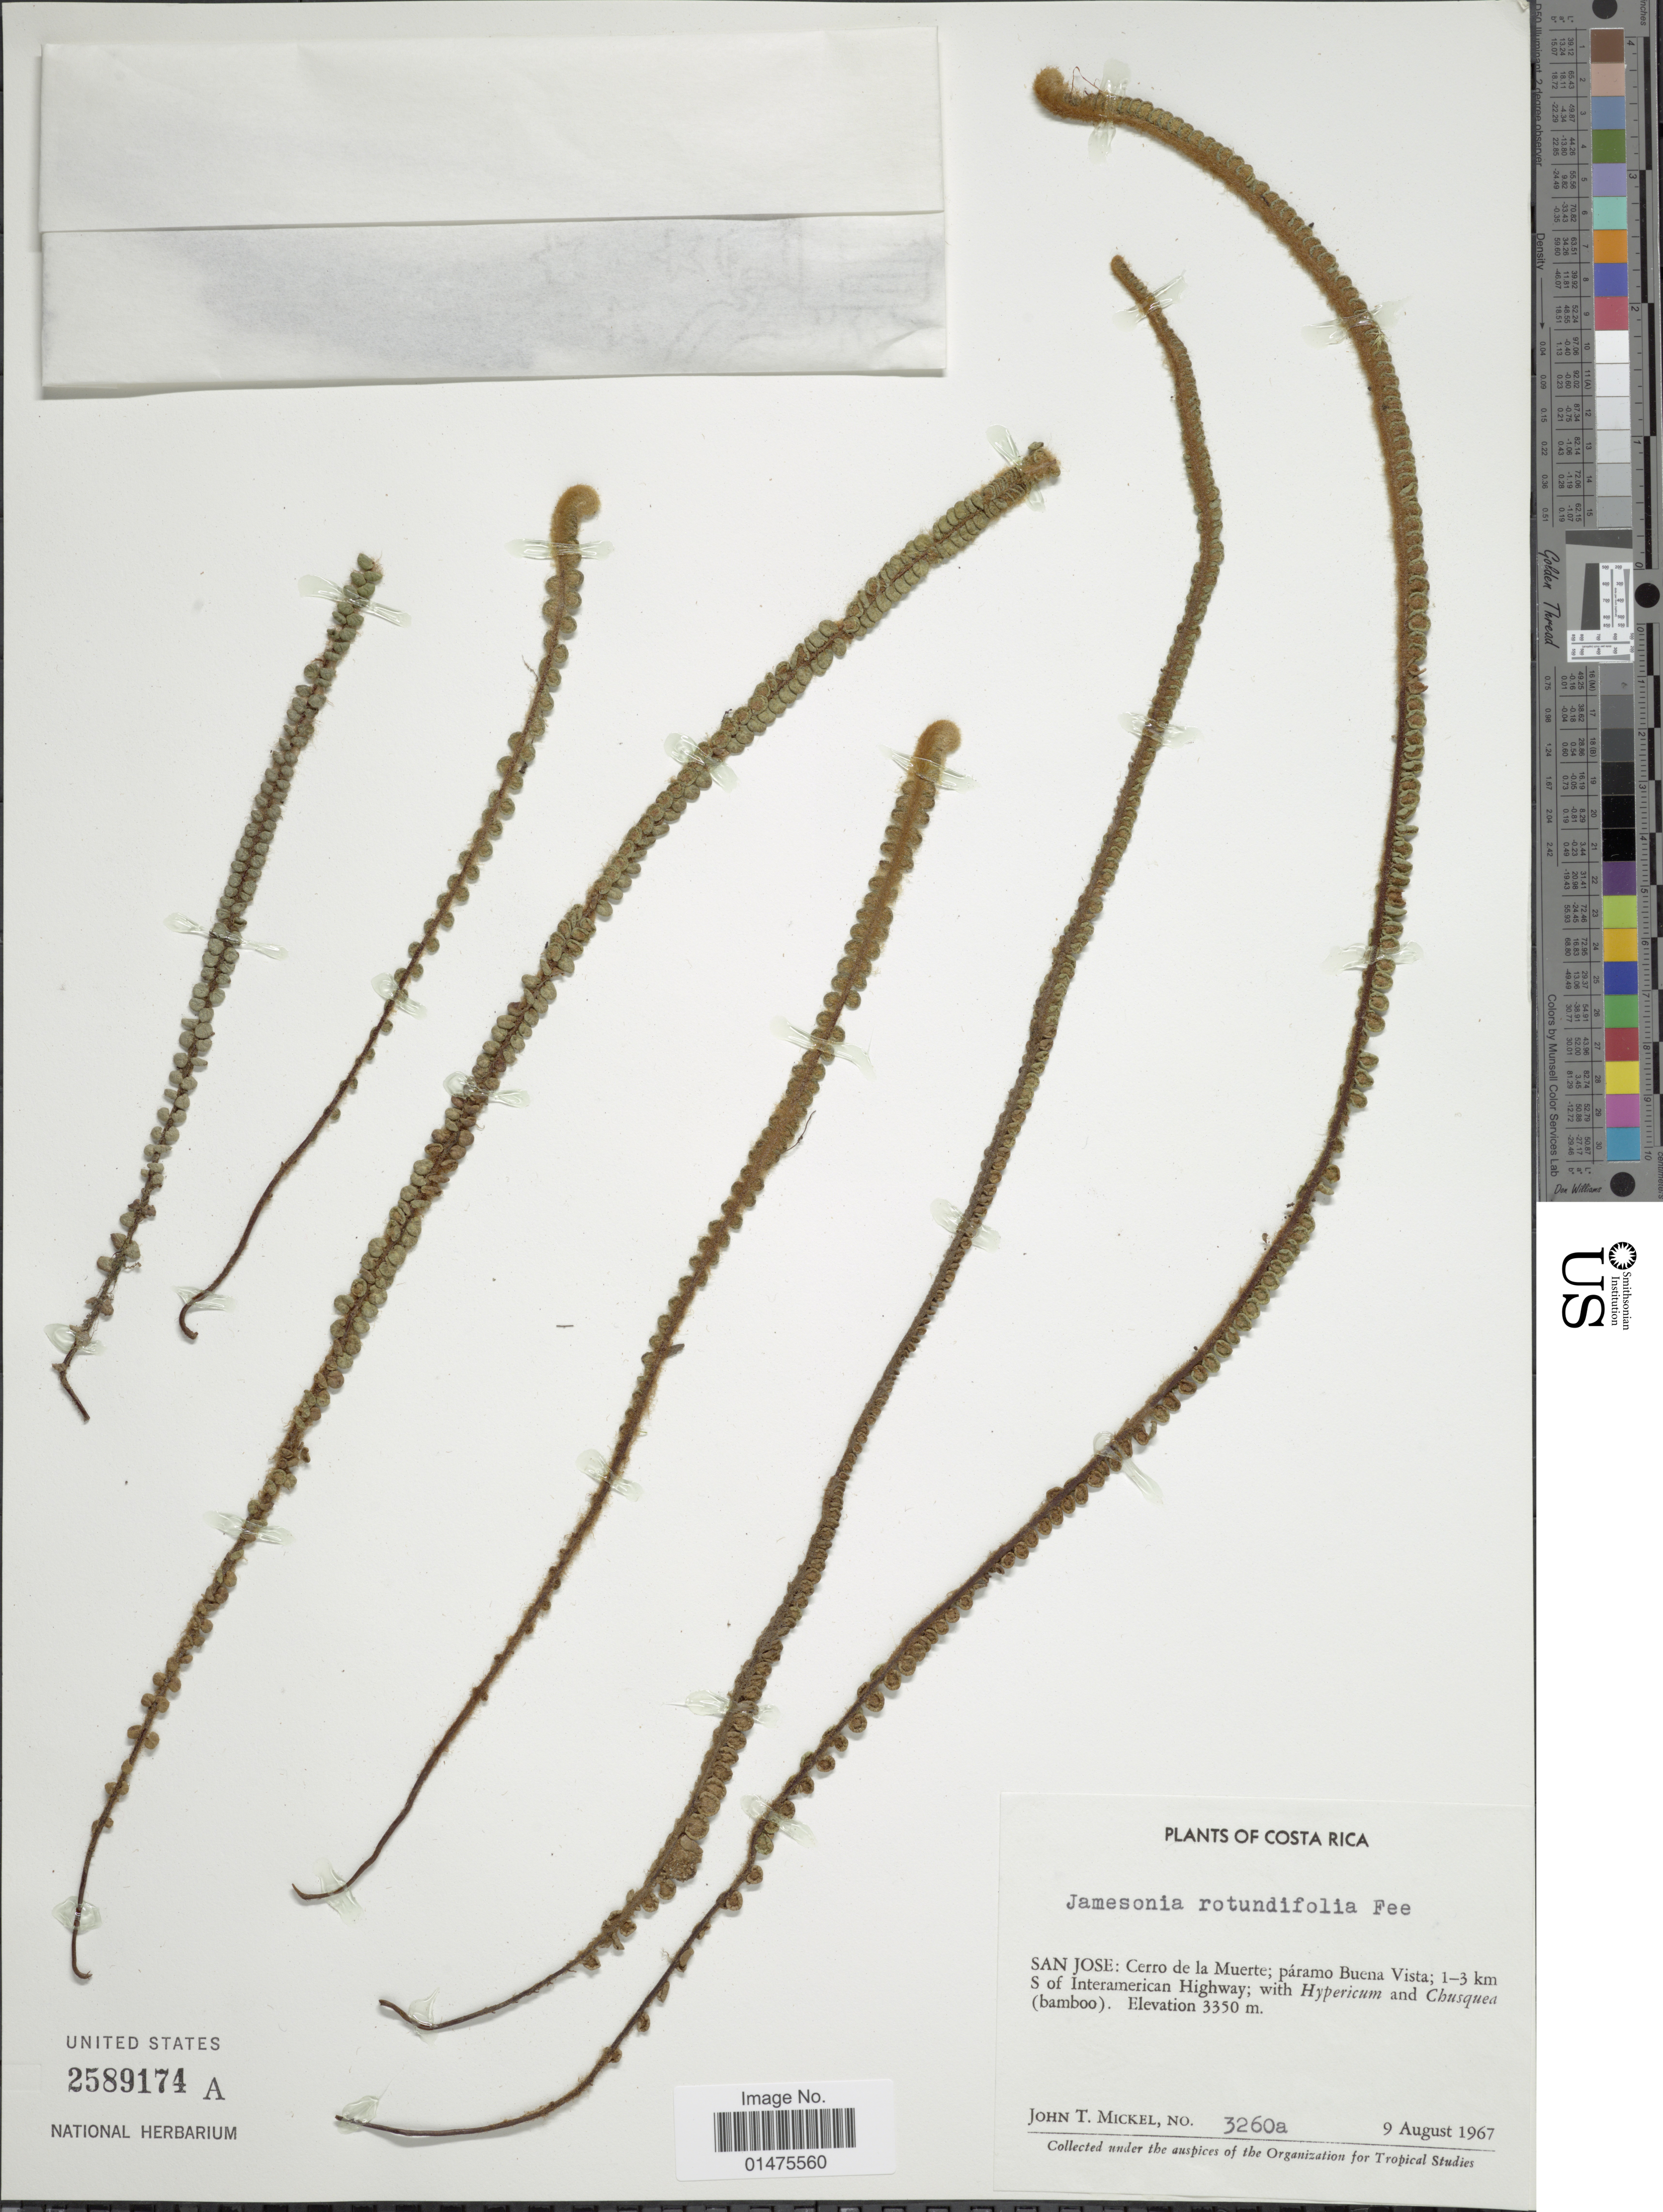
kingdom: Plantae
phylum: Tracheophyta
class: Polypodiopsida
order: Polypodiales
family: Pteridaceae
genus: Jamesonia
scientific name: Jamesonia rotundifolia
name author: Fée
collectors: J. T. Mickel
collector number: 3260a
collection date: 1967-08-09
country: Costa Rica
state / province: San José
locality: Cerro de la Muerte; páramo Buena Vista; 1-3 km S of Interamerican Highway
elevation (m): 3350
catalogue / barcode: US 2589174A